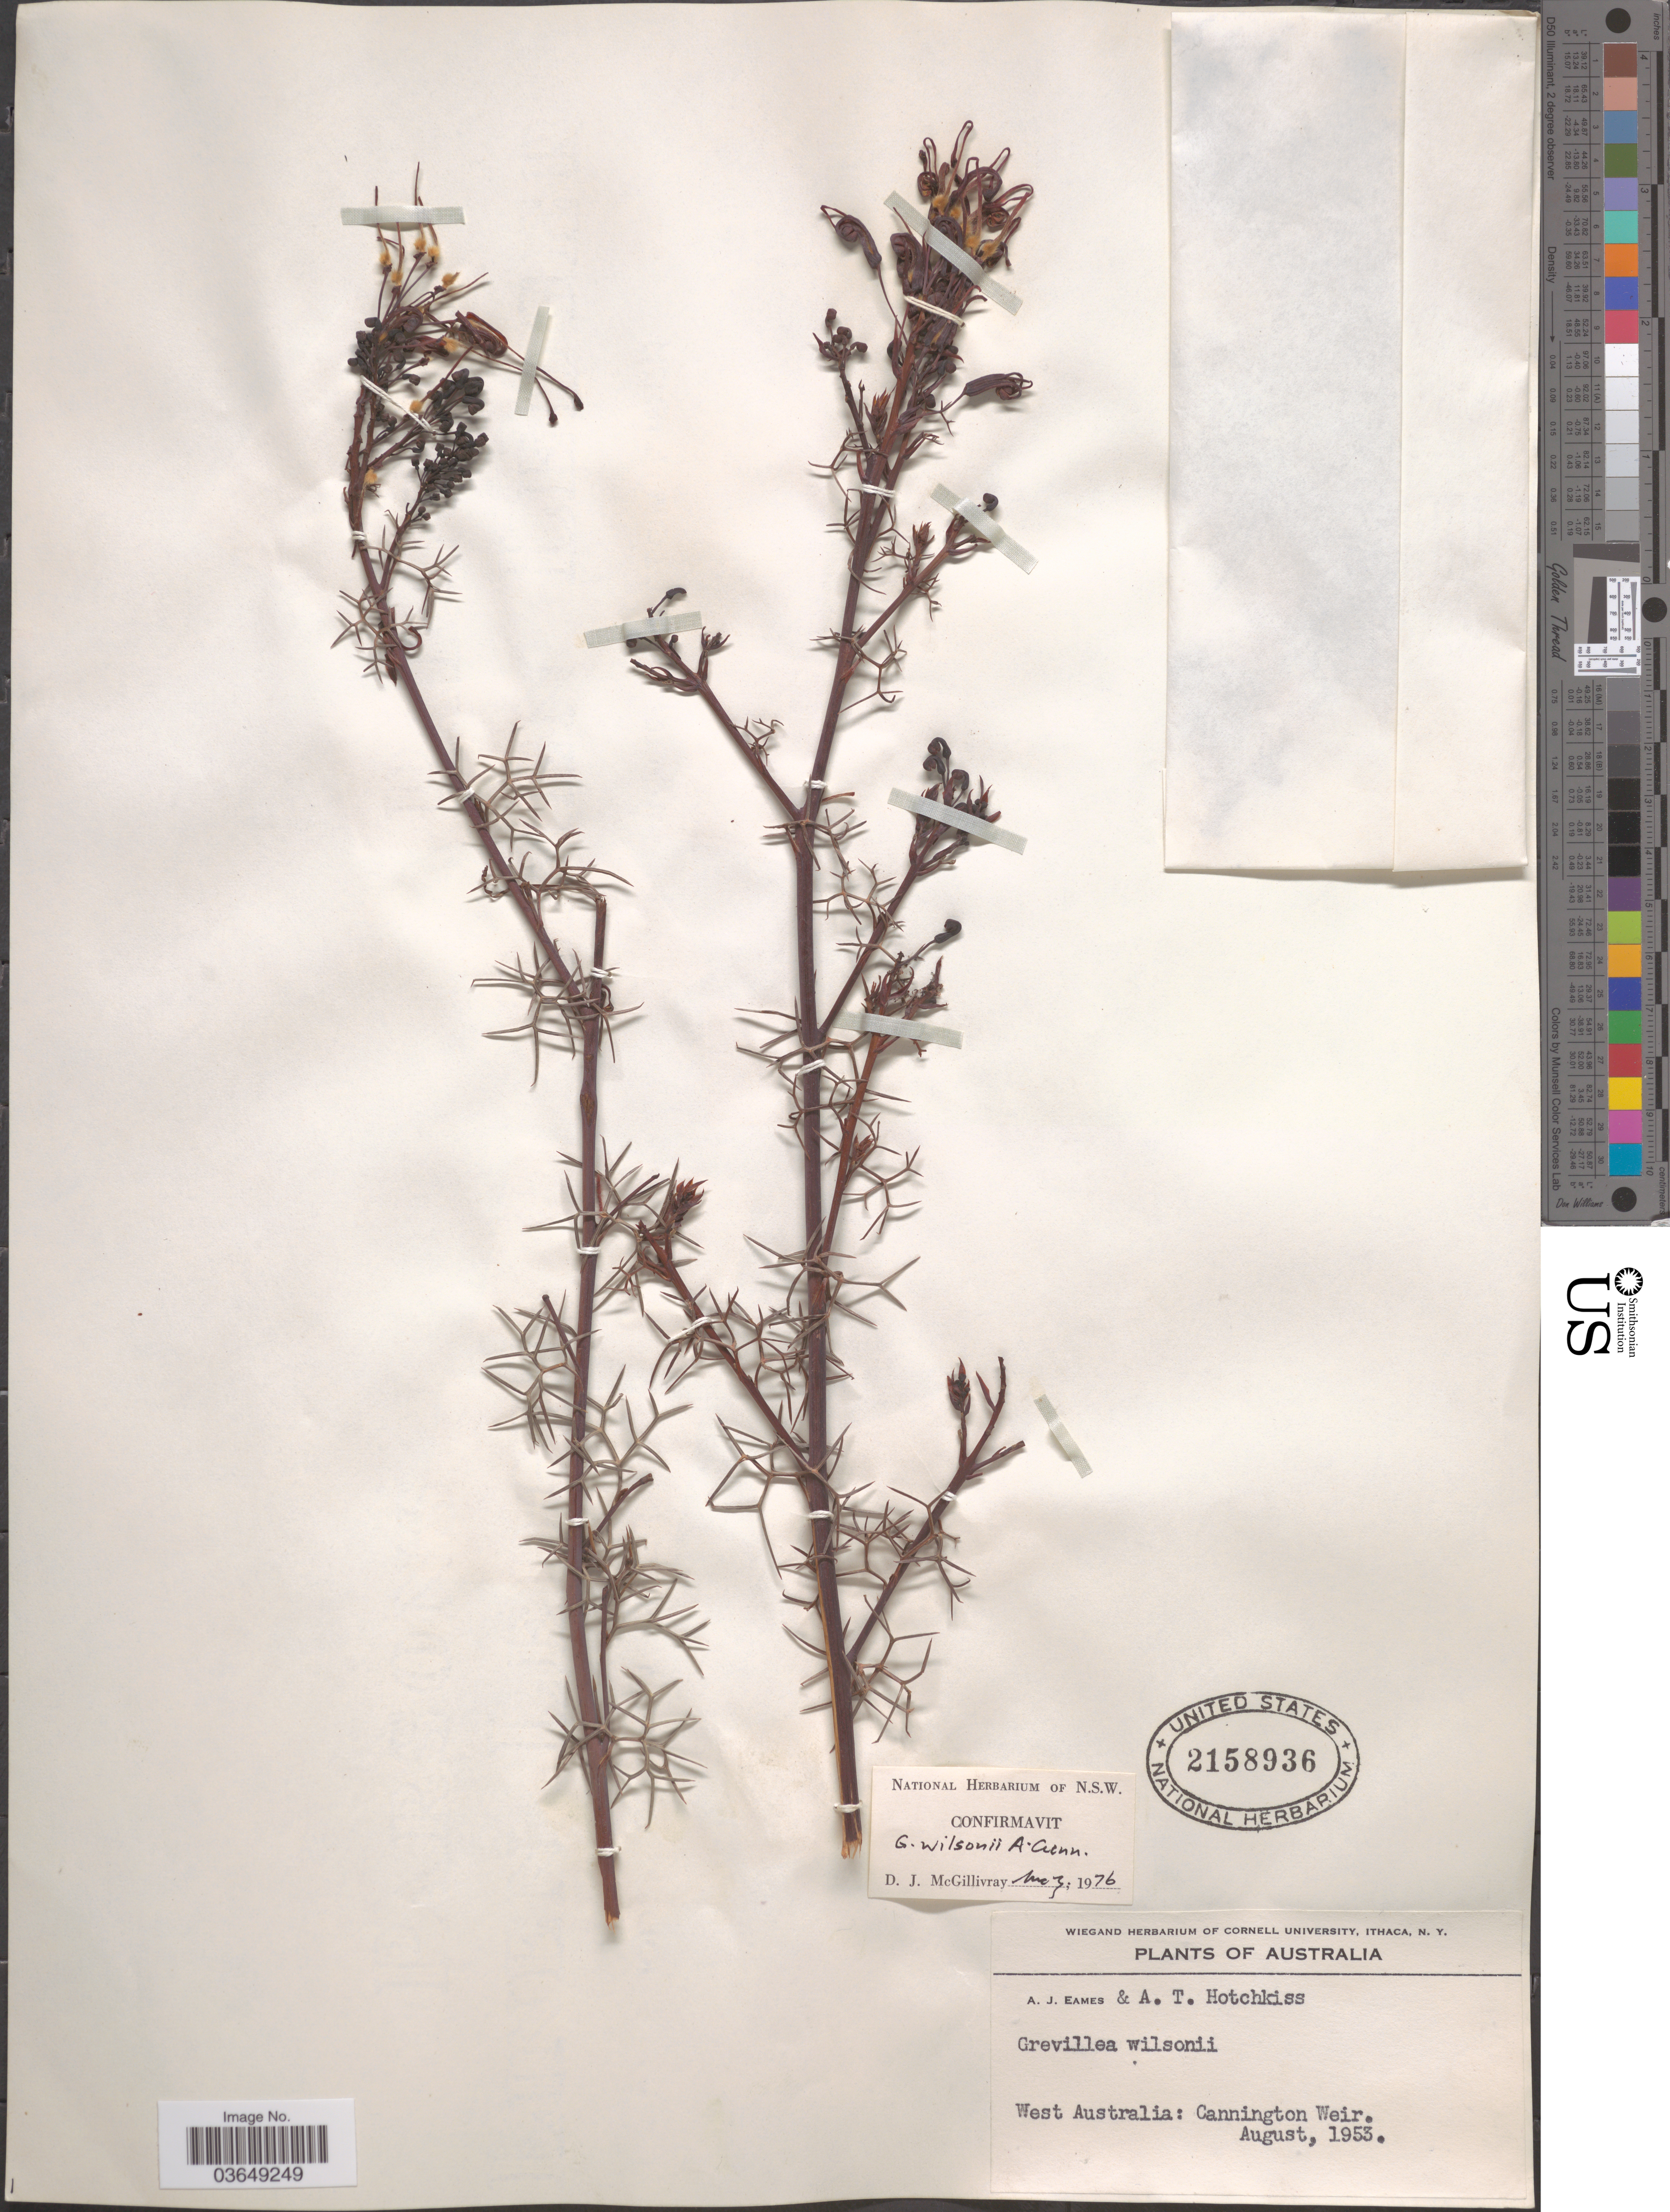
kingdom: Plantae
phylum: Tracheophyta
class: Magnoliopsida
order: Proteales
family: Proteaceae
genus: Grevillea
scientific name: Grevillea wilsonii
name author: A. Cunn.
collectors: A. J. Eames & A. Hotchkiss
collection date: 1953-08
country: Australia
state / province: Western Australia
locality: West Australia: Cannington Weir.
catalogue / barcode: US 2158936